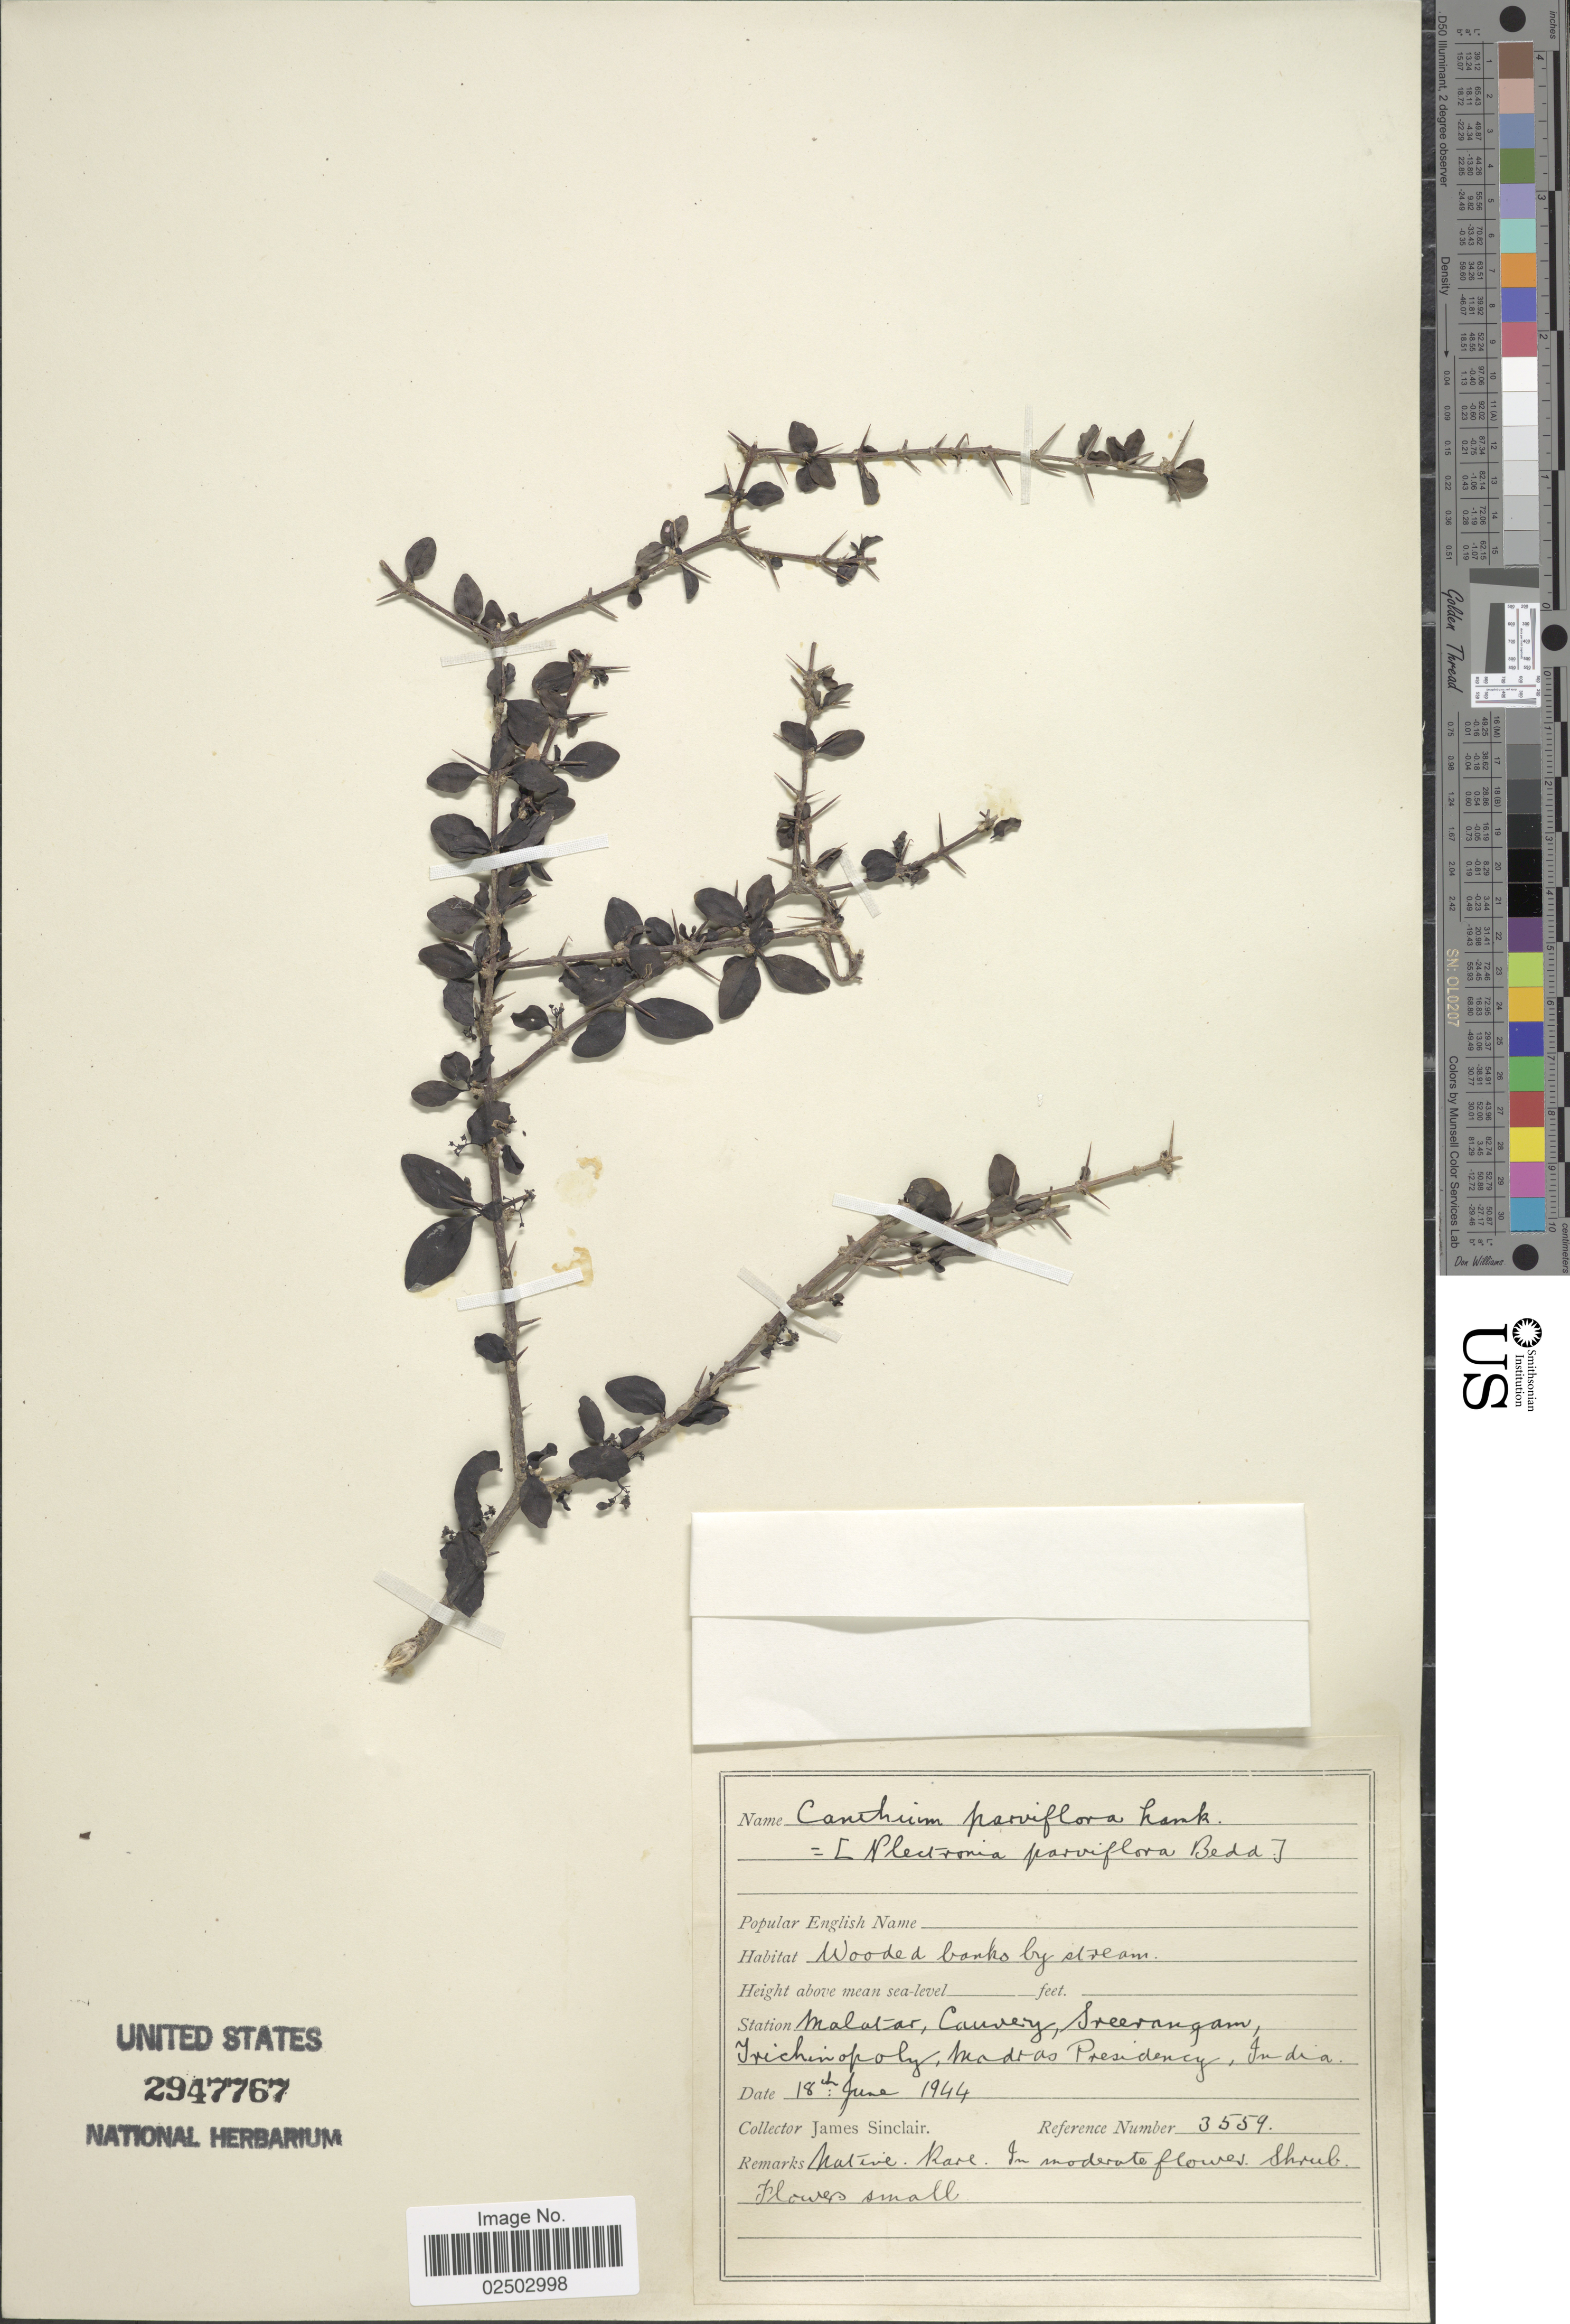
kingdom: Plantae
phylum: Tracheophyta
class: Magnoliopsida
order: Gentianales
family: Rubiaceae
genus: Canthium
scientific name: Canthium parviflorum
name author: Lam.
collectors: J. Sinclair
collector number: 3559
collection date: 1944-06-18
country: India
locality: Station Malatar, Canvey Sreerangam, Irichinopoly, Madras Presidency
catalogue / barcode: US 2947767